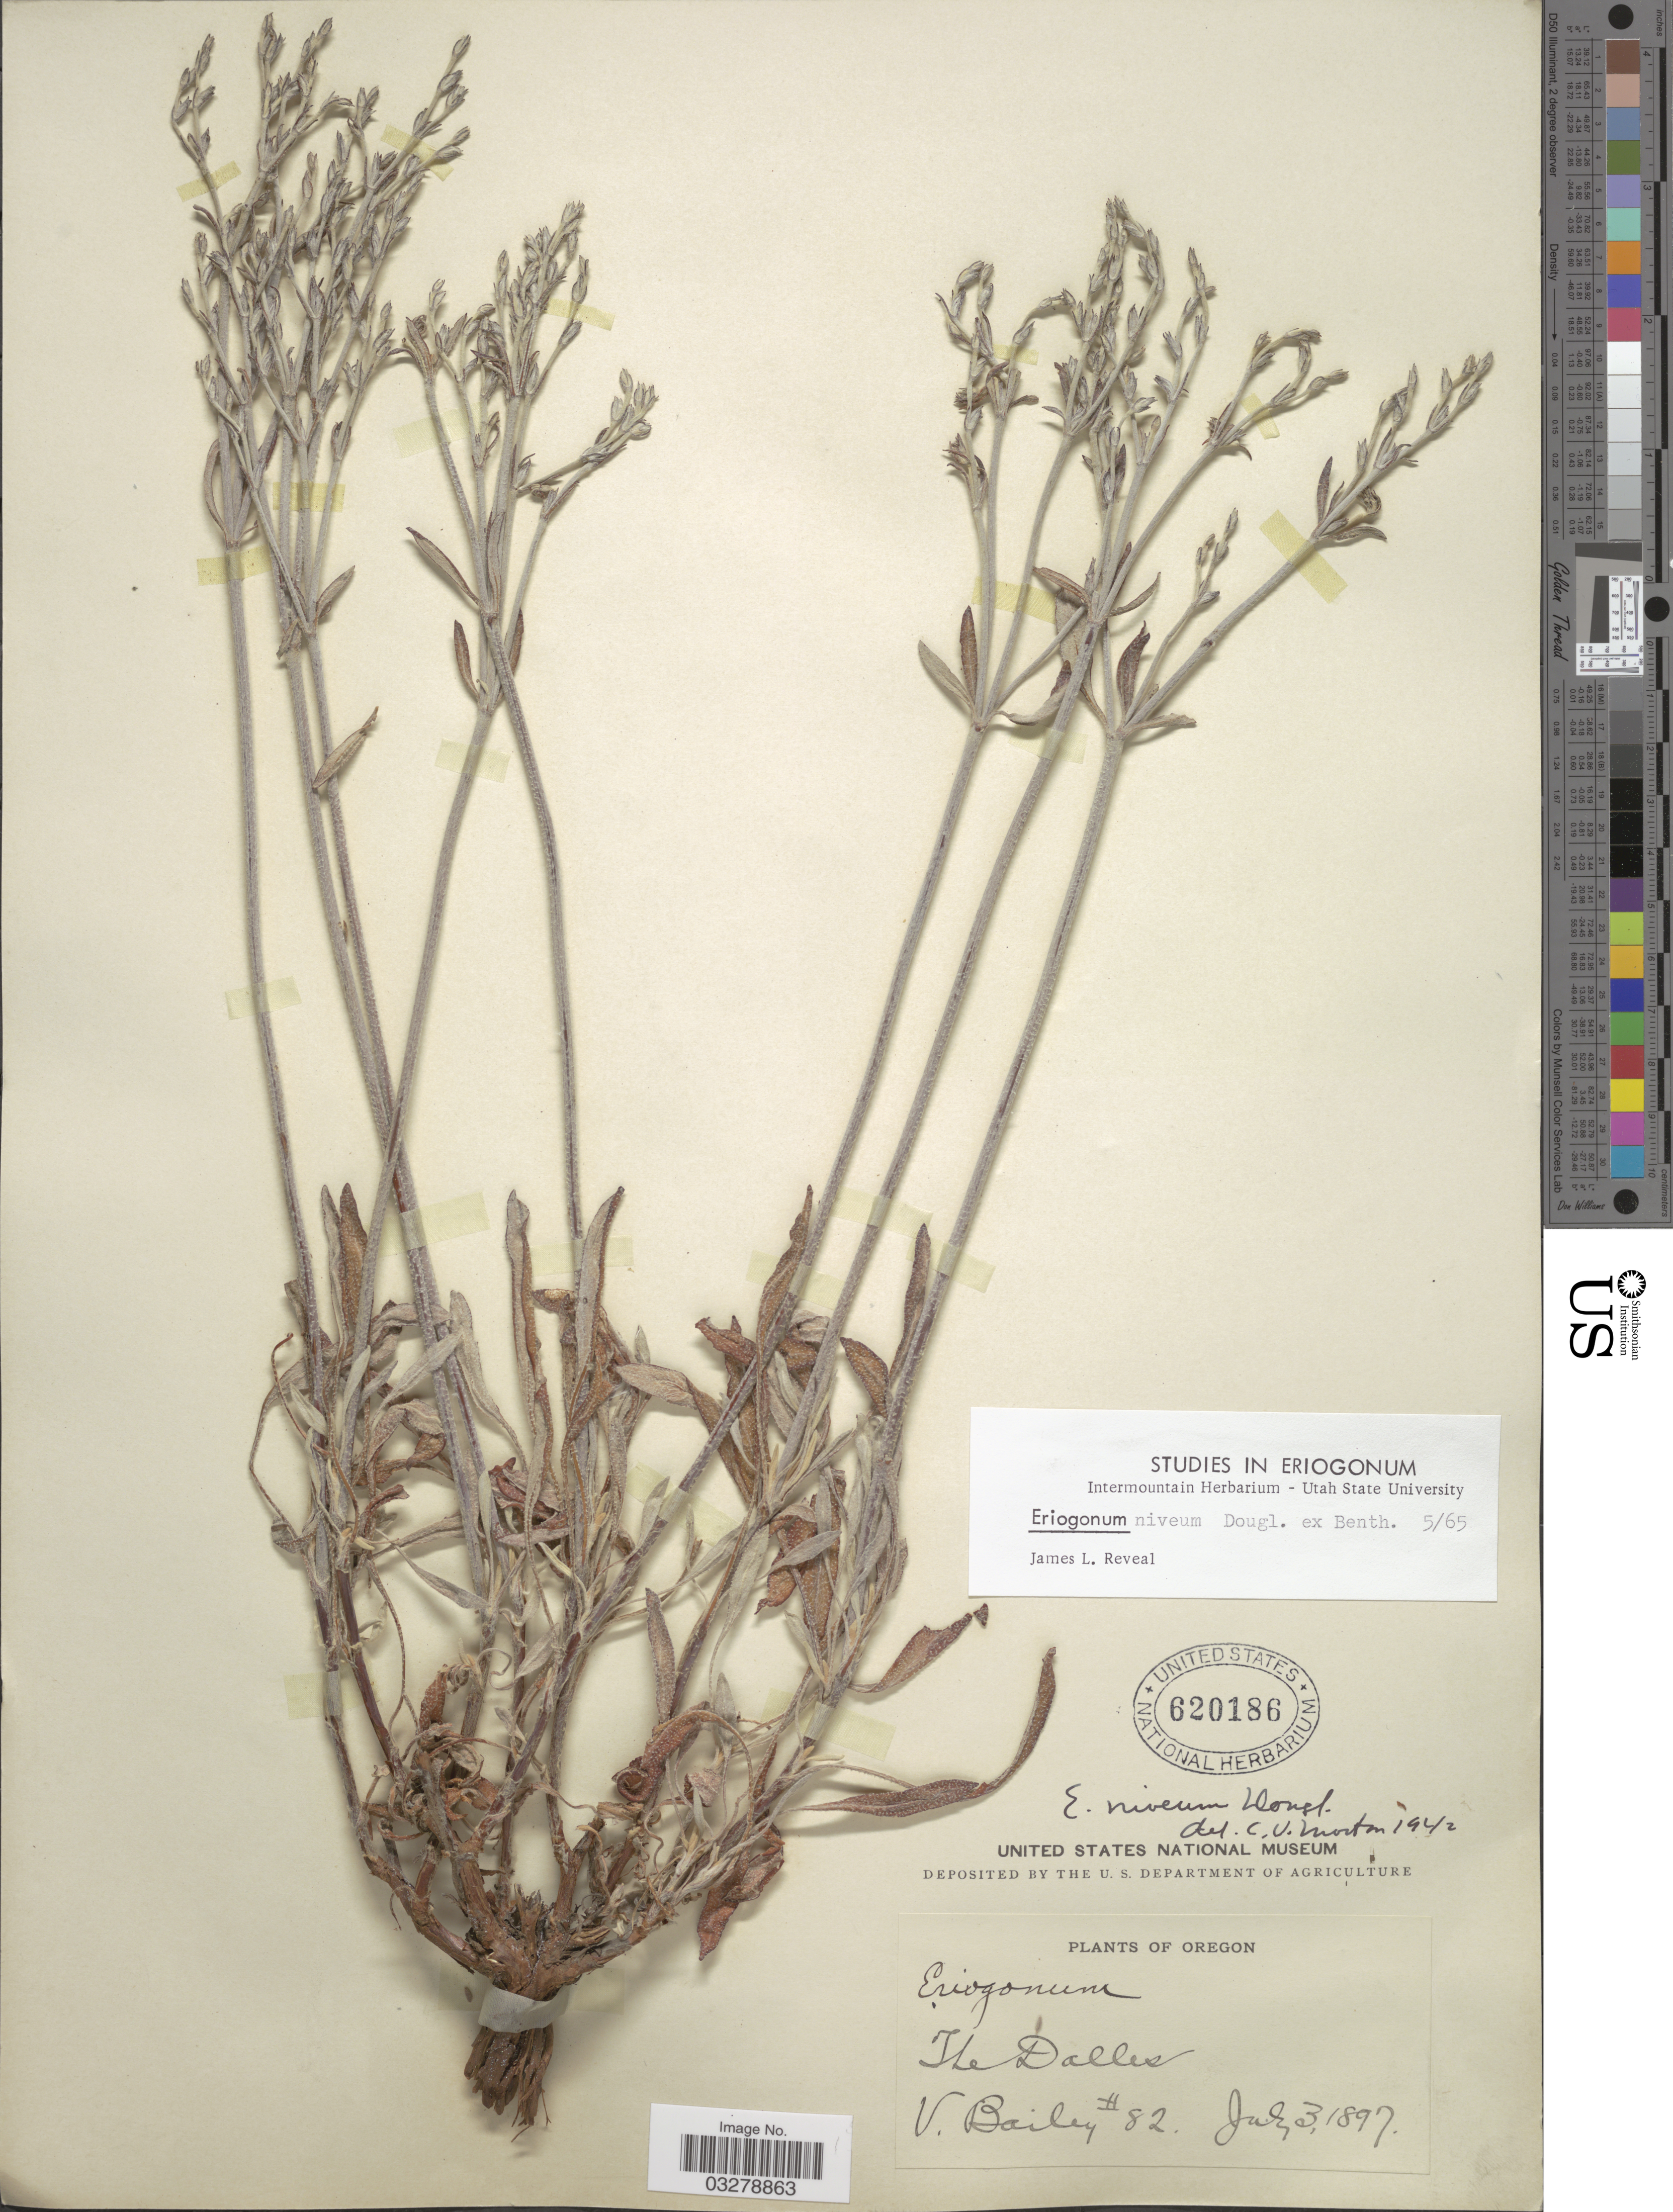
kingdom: Plantae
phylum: Tracheophyta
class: Magnoliopsida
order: Caryophyllales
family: Polygonaceae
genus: Eriogonum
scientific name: Eriogonum niverum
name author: Douglas ex Benth.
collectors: V. L. Bailey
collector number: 82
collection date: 1897-07-03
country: United States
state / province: Oregon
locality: The Dalles.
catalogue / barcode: US 620186